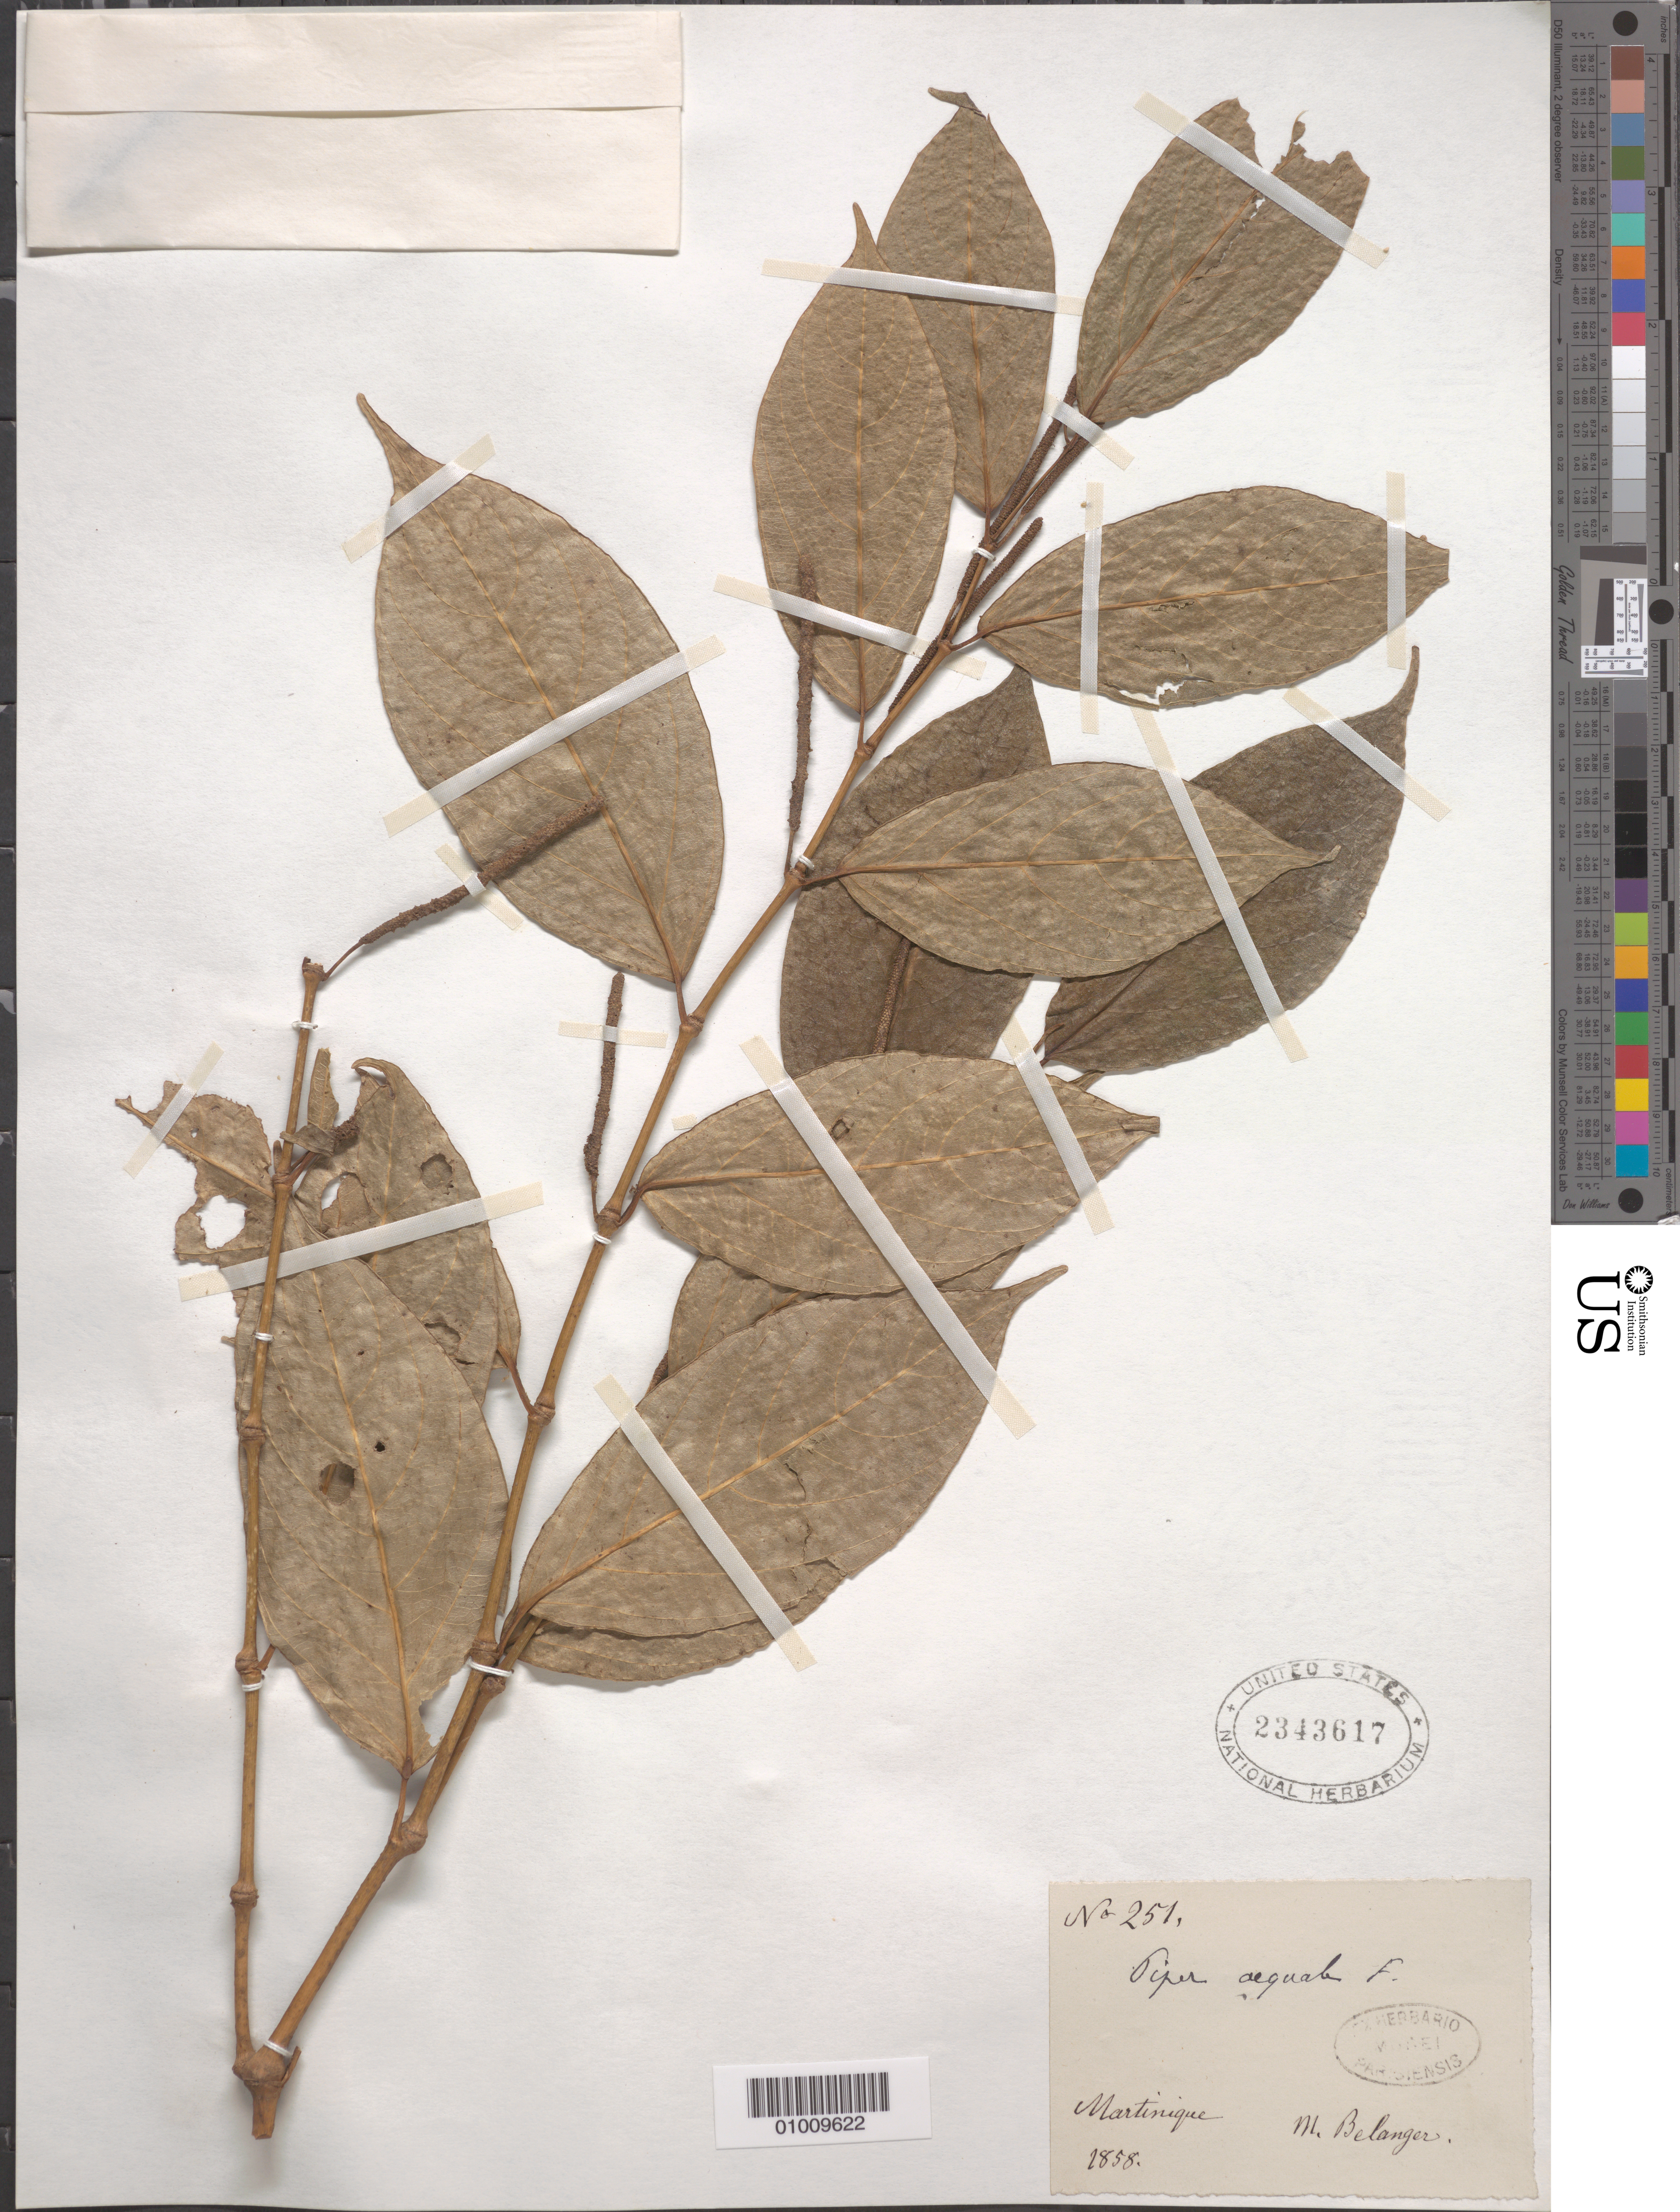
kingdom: Plantae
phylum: Tracheophyta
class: Magnoliopsida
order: Piperales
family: Piperaceae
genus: Piper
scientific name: Piper aequale var. aequale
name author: Vahl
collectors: C. Belanger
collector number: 251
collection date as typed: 1858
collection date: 1858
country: Martinique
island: Martinique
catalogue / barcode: US 2343617